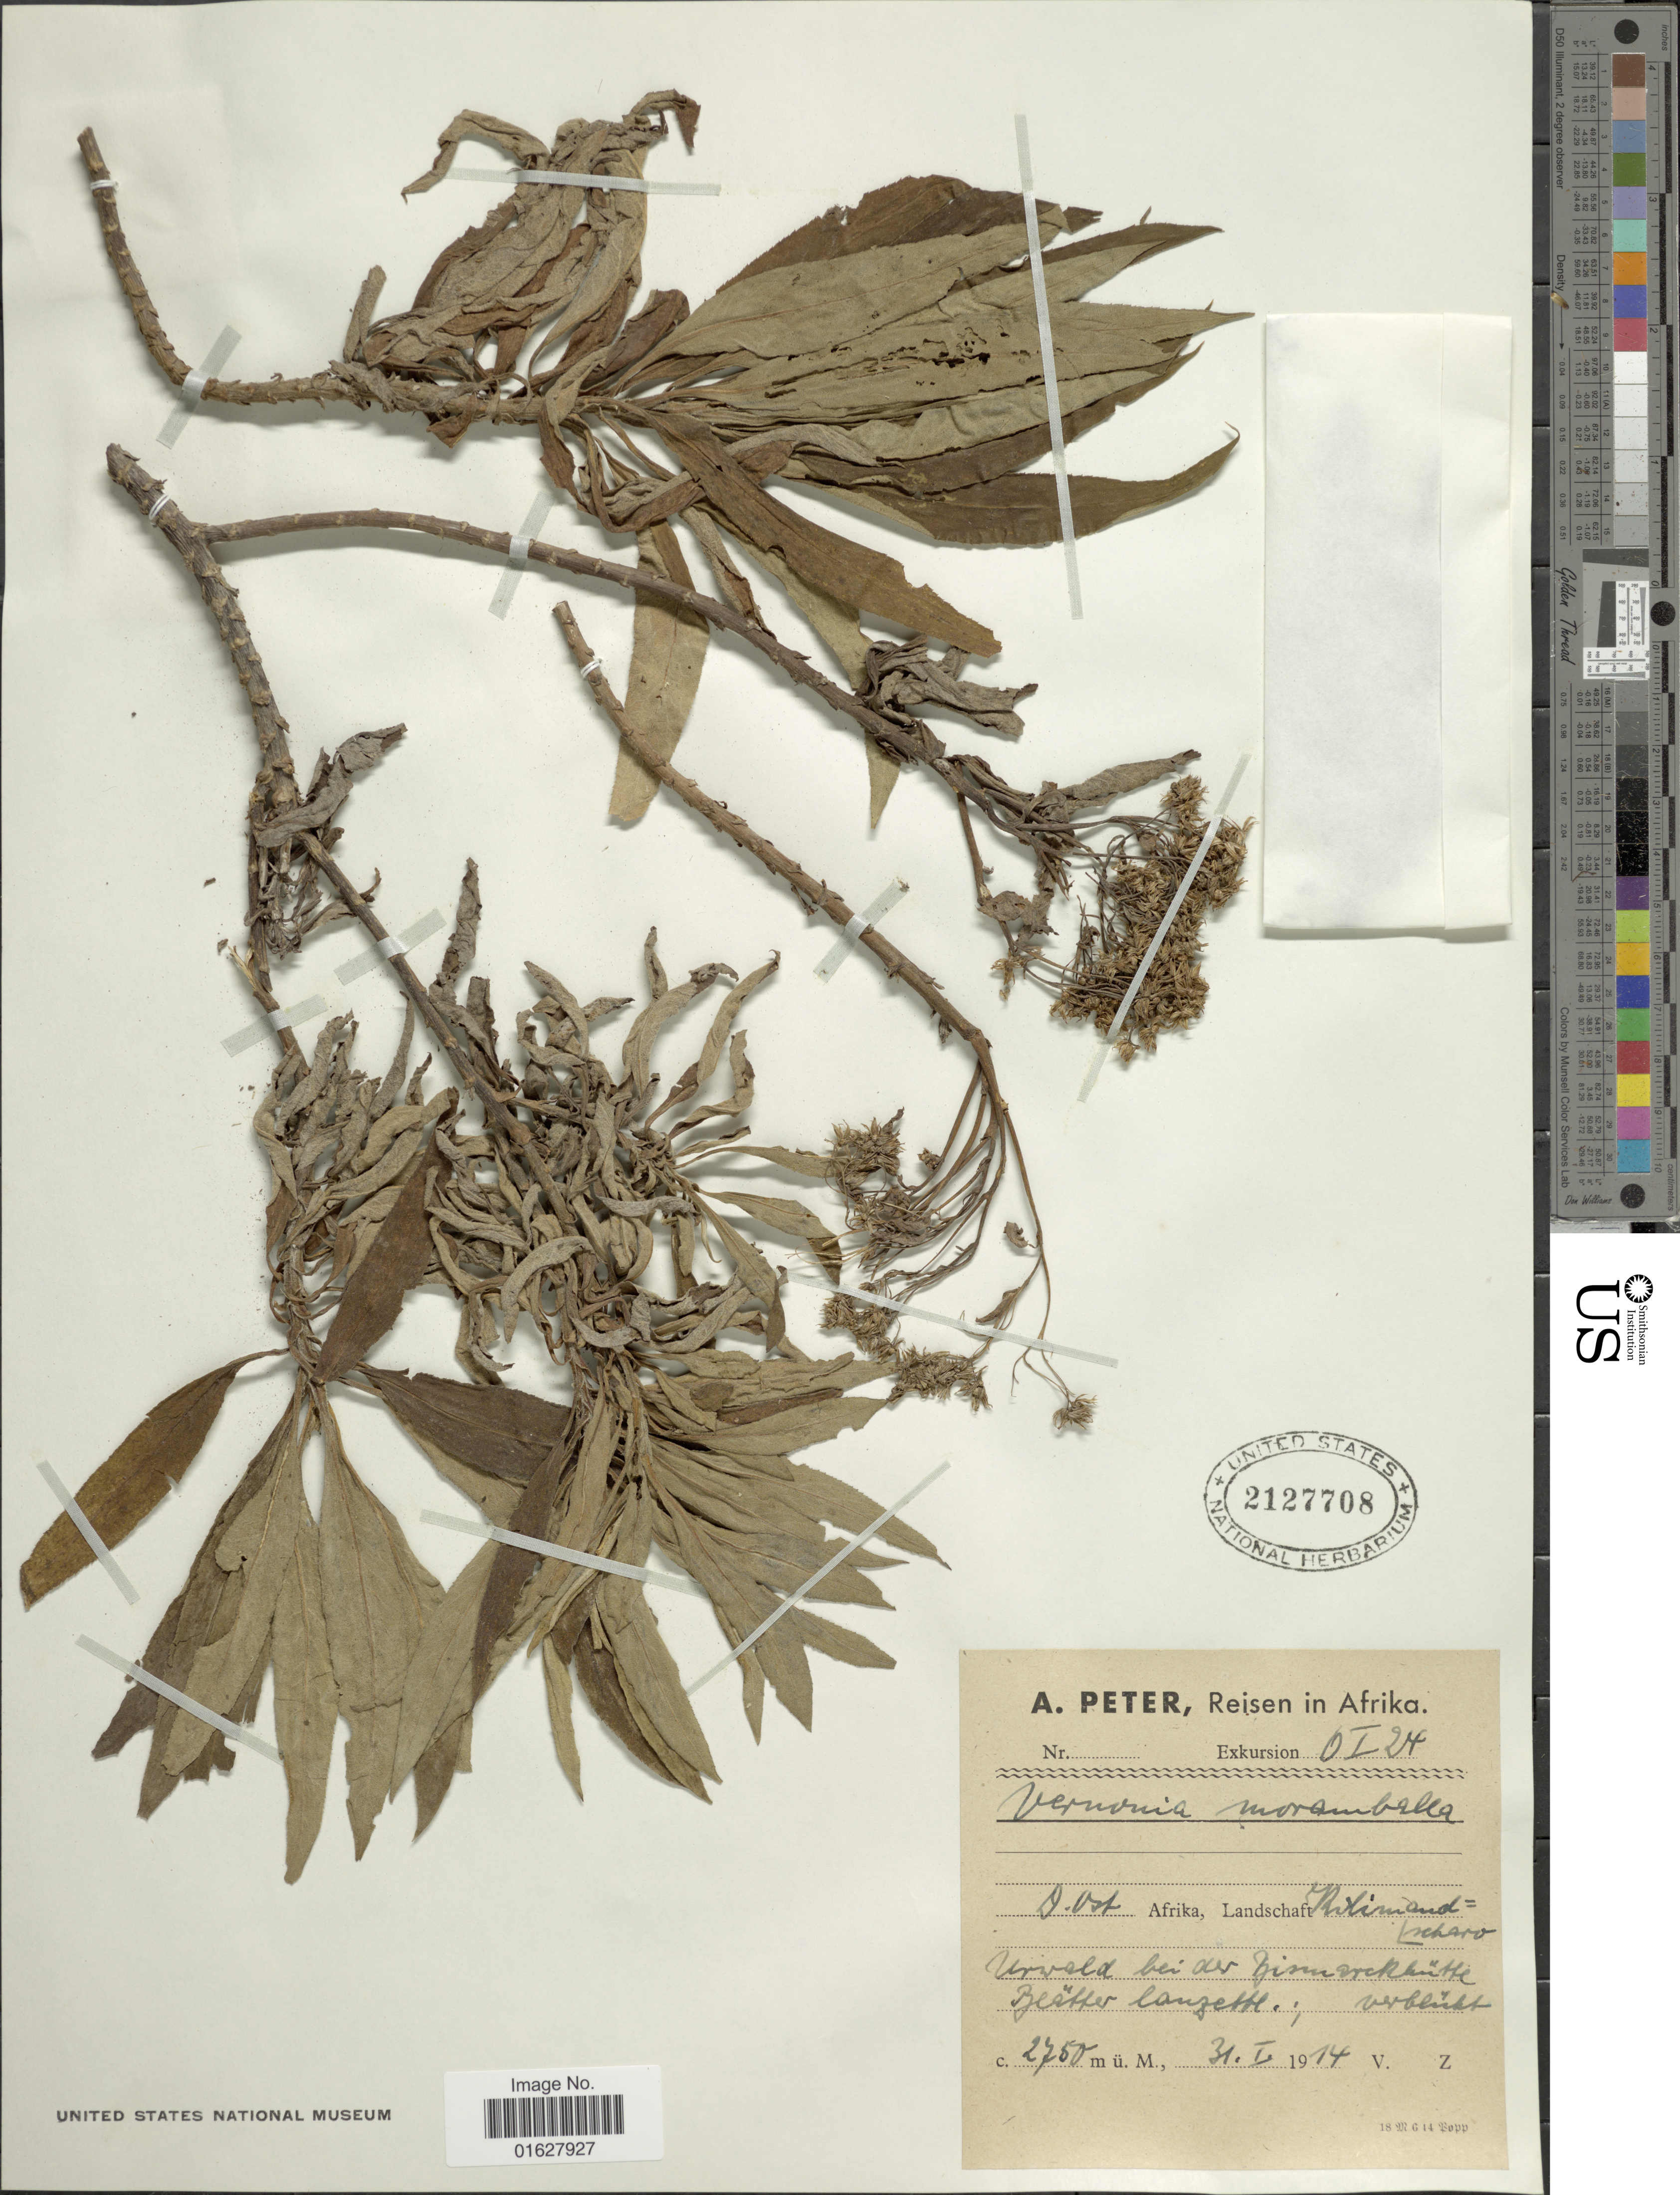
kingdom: Plantae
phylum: Tracheophyta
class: Magnoliopsida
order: Asterales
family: Asteraceae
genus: Vernonia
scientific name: Vernonia morambellae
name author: Oliv. & Hiern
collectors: A. Peter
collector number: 0I24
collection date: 1914-01-31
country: Tanzania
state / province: Kilimanjaro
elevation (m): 2750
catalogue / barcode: US 2127708